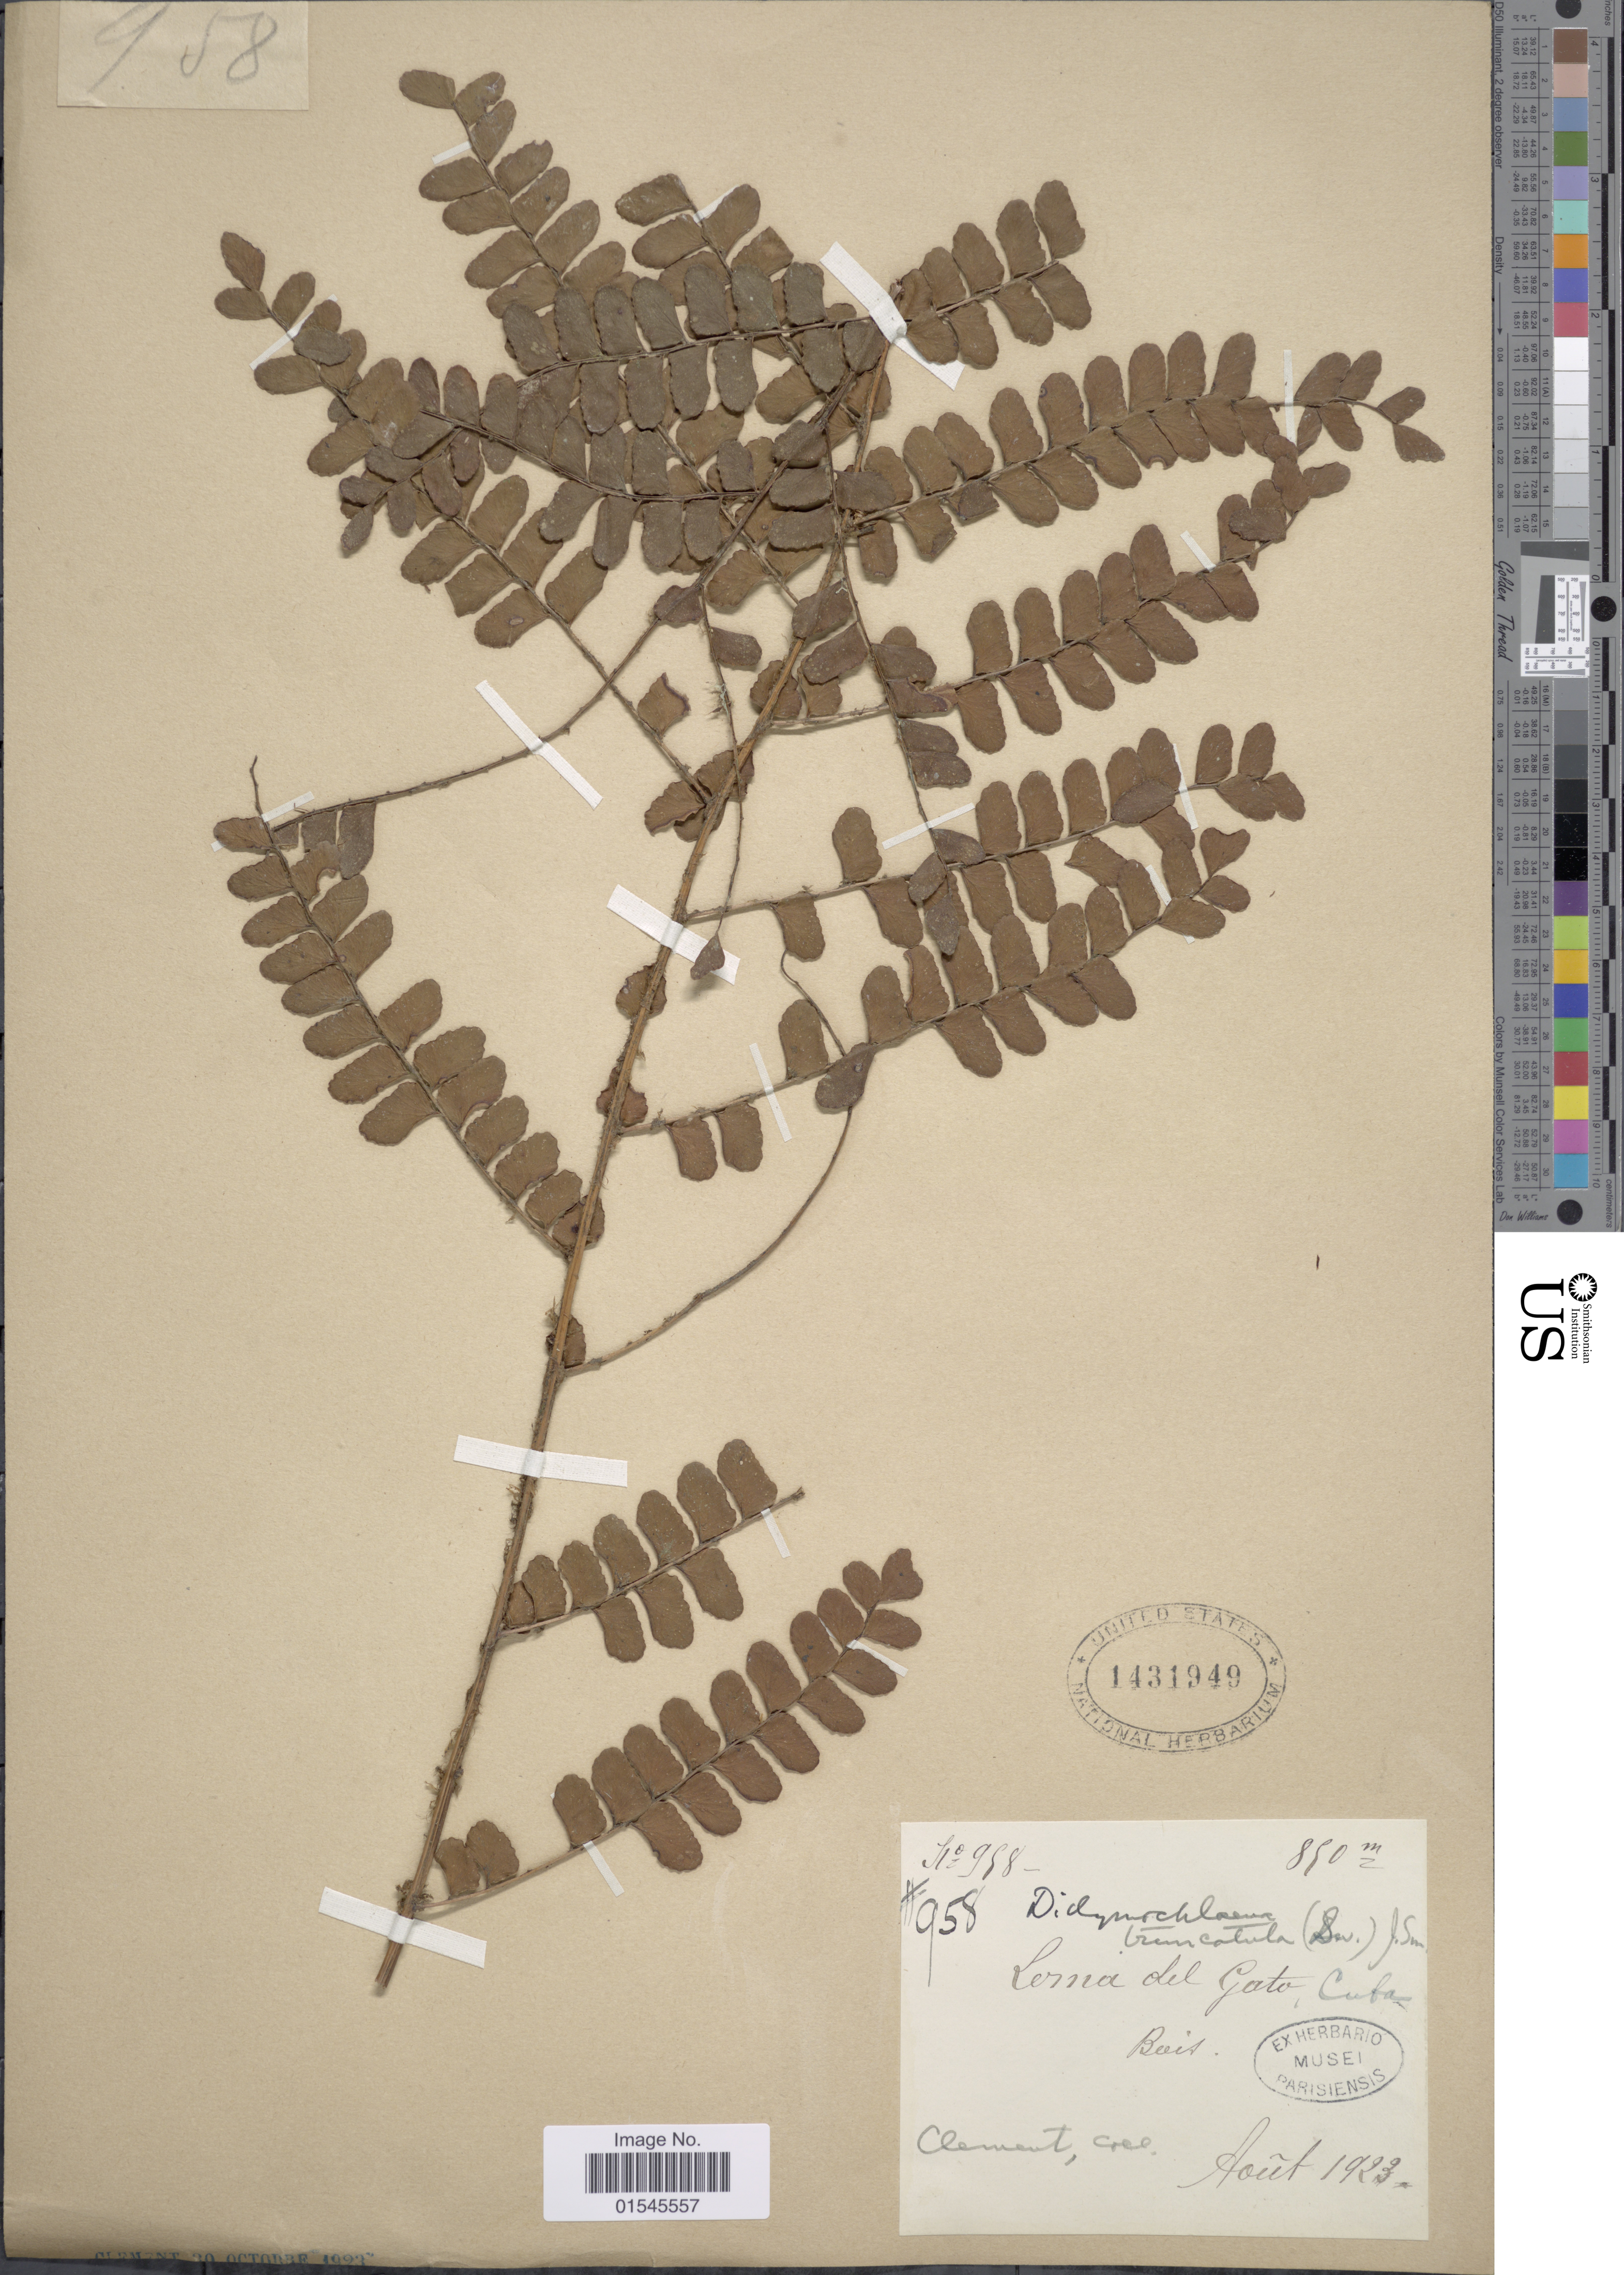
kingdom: Plantae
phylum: Tracheophyta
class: Polypodiopsida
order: Polypodiales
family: Didymochlaenaceae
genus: Didymochlaena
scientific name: Didymochlaena truncatula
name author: (Sw.) J. Sm.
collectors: -. Clement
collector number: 988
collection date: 1923-08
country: Cuba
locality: Loma del Gota. Bais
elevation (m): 850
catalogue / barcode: US 1431949